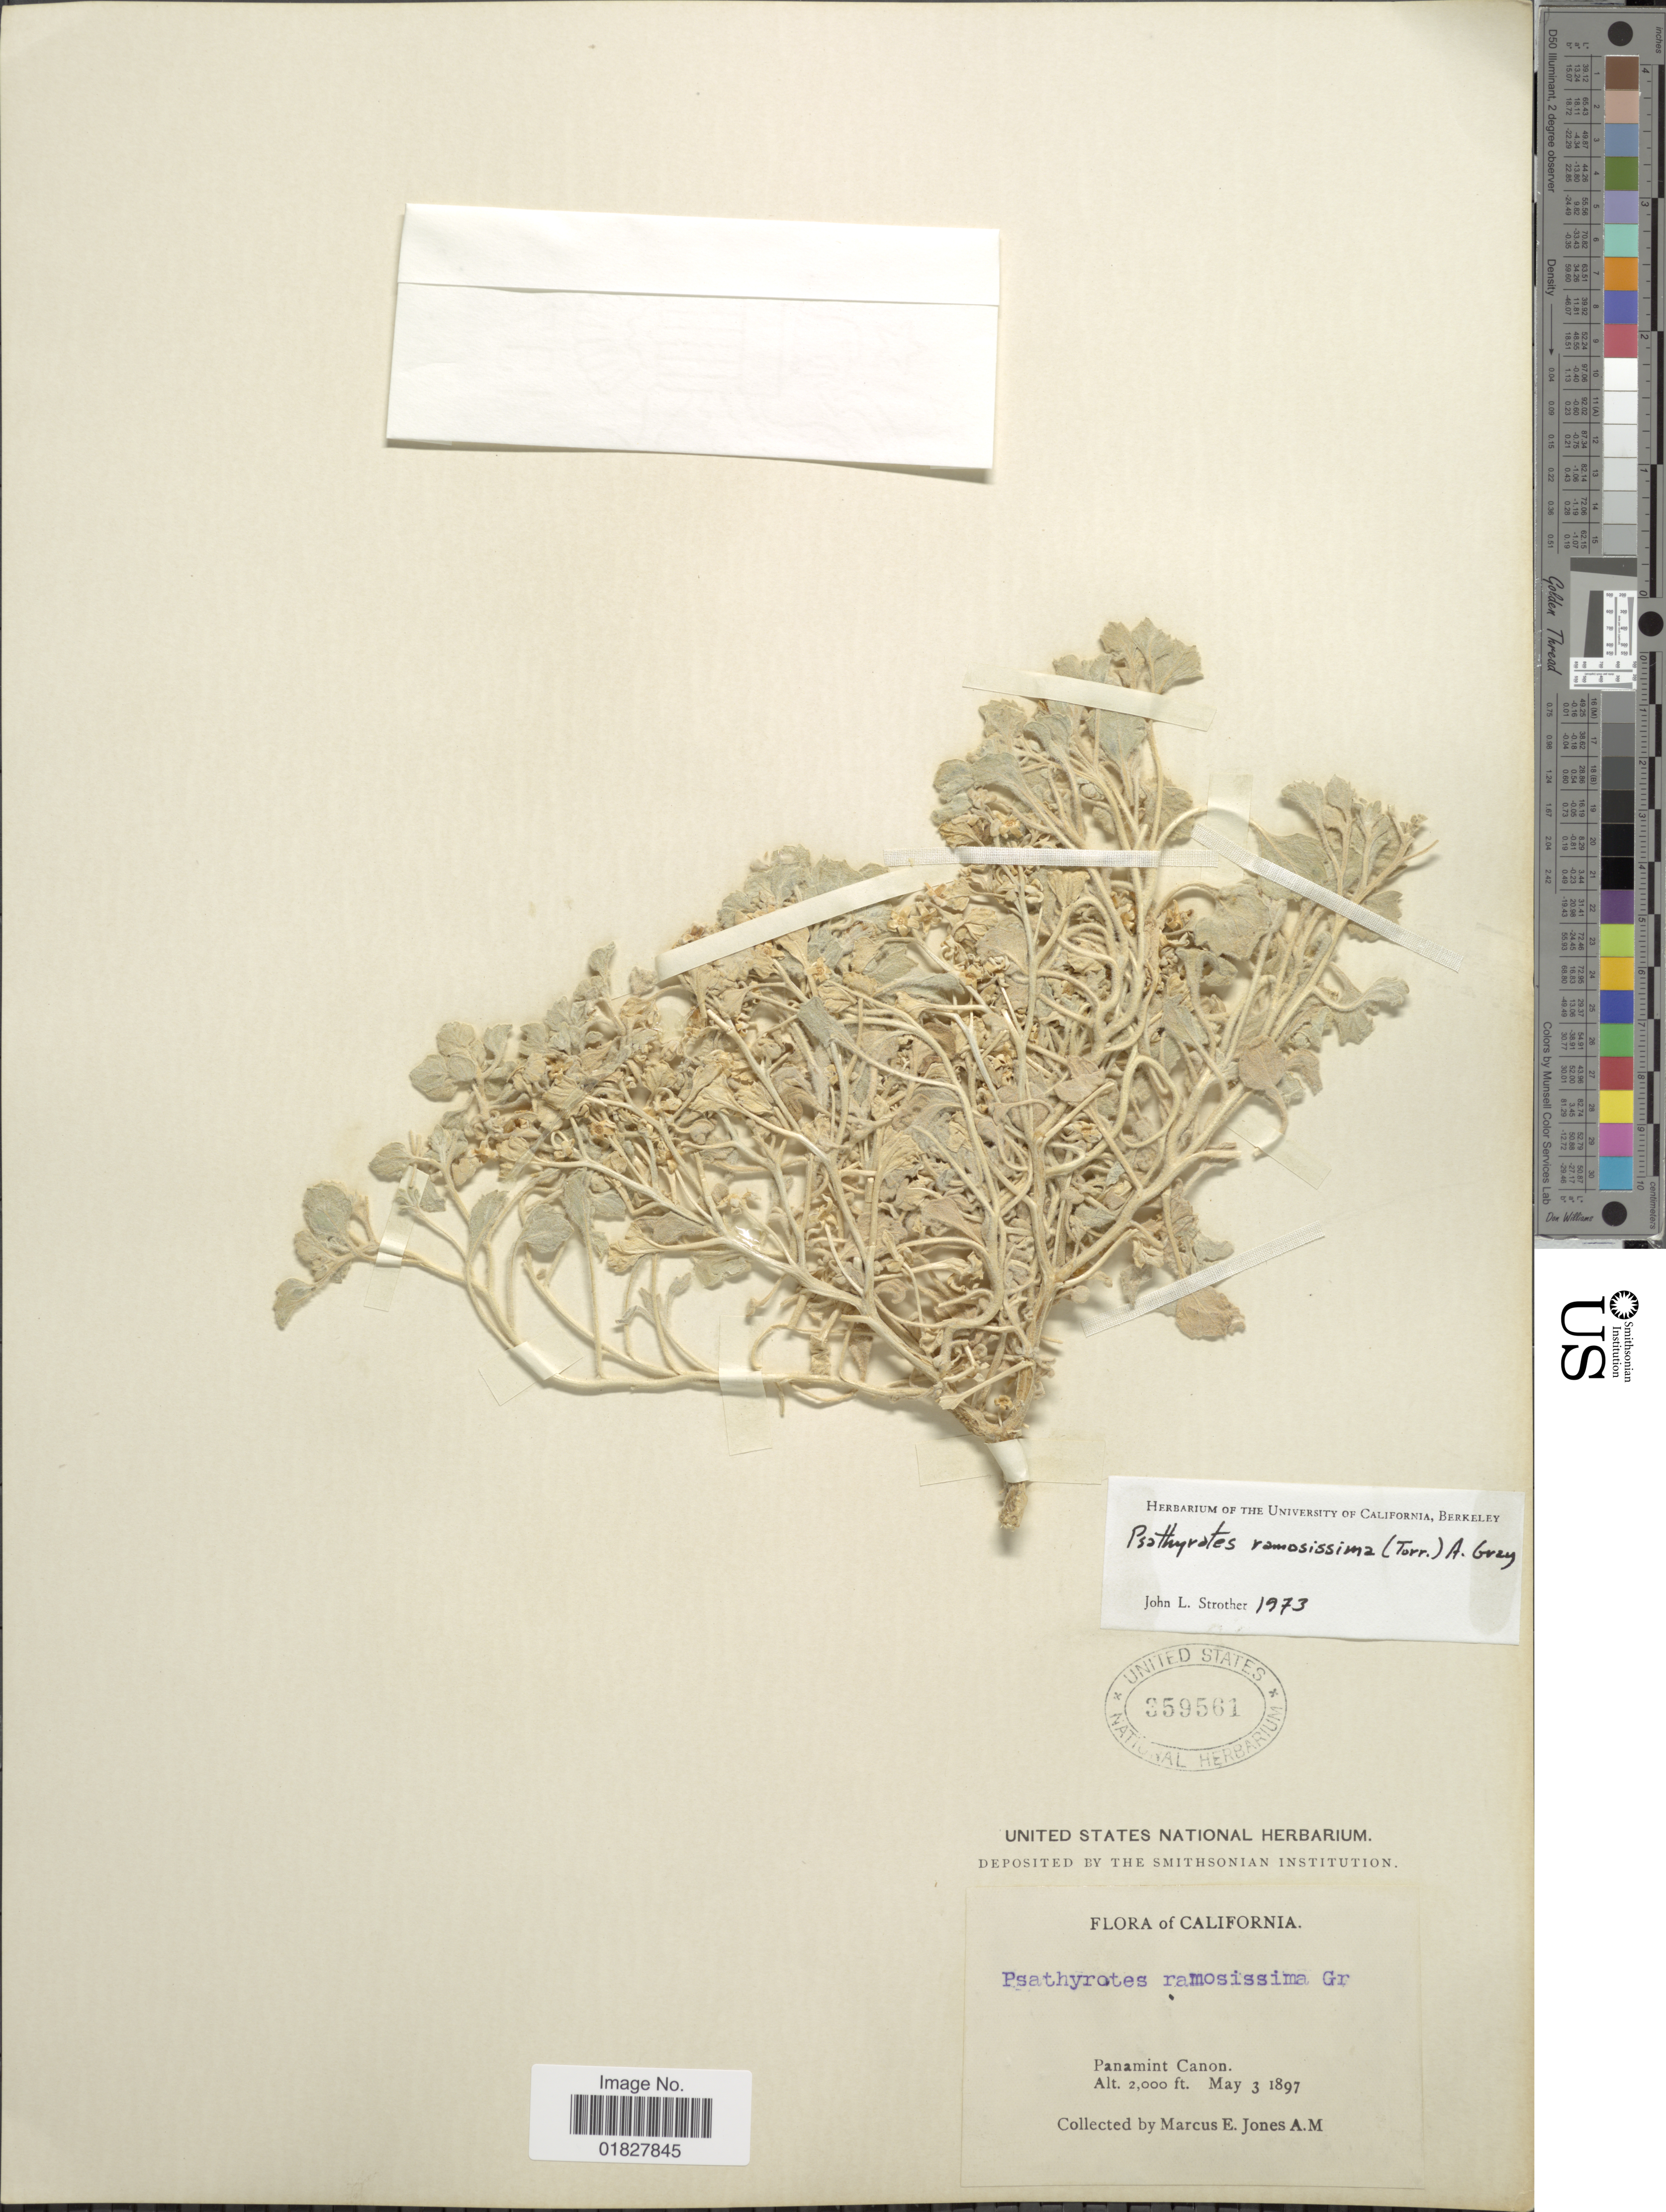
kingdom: Plantae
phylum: Tracheophyta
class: Magnoliopsida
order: Asterales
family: Asteraceae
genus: Psathyrotes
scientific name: Psathyrotes ramosissima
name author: (Torr.) A. Gray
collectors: M. E. Jones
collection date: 1897-05-03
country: United States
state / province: California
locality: Panamint Canon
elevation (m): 610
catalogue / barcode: US 359561